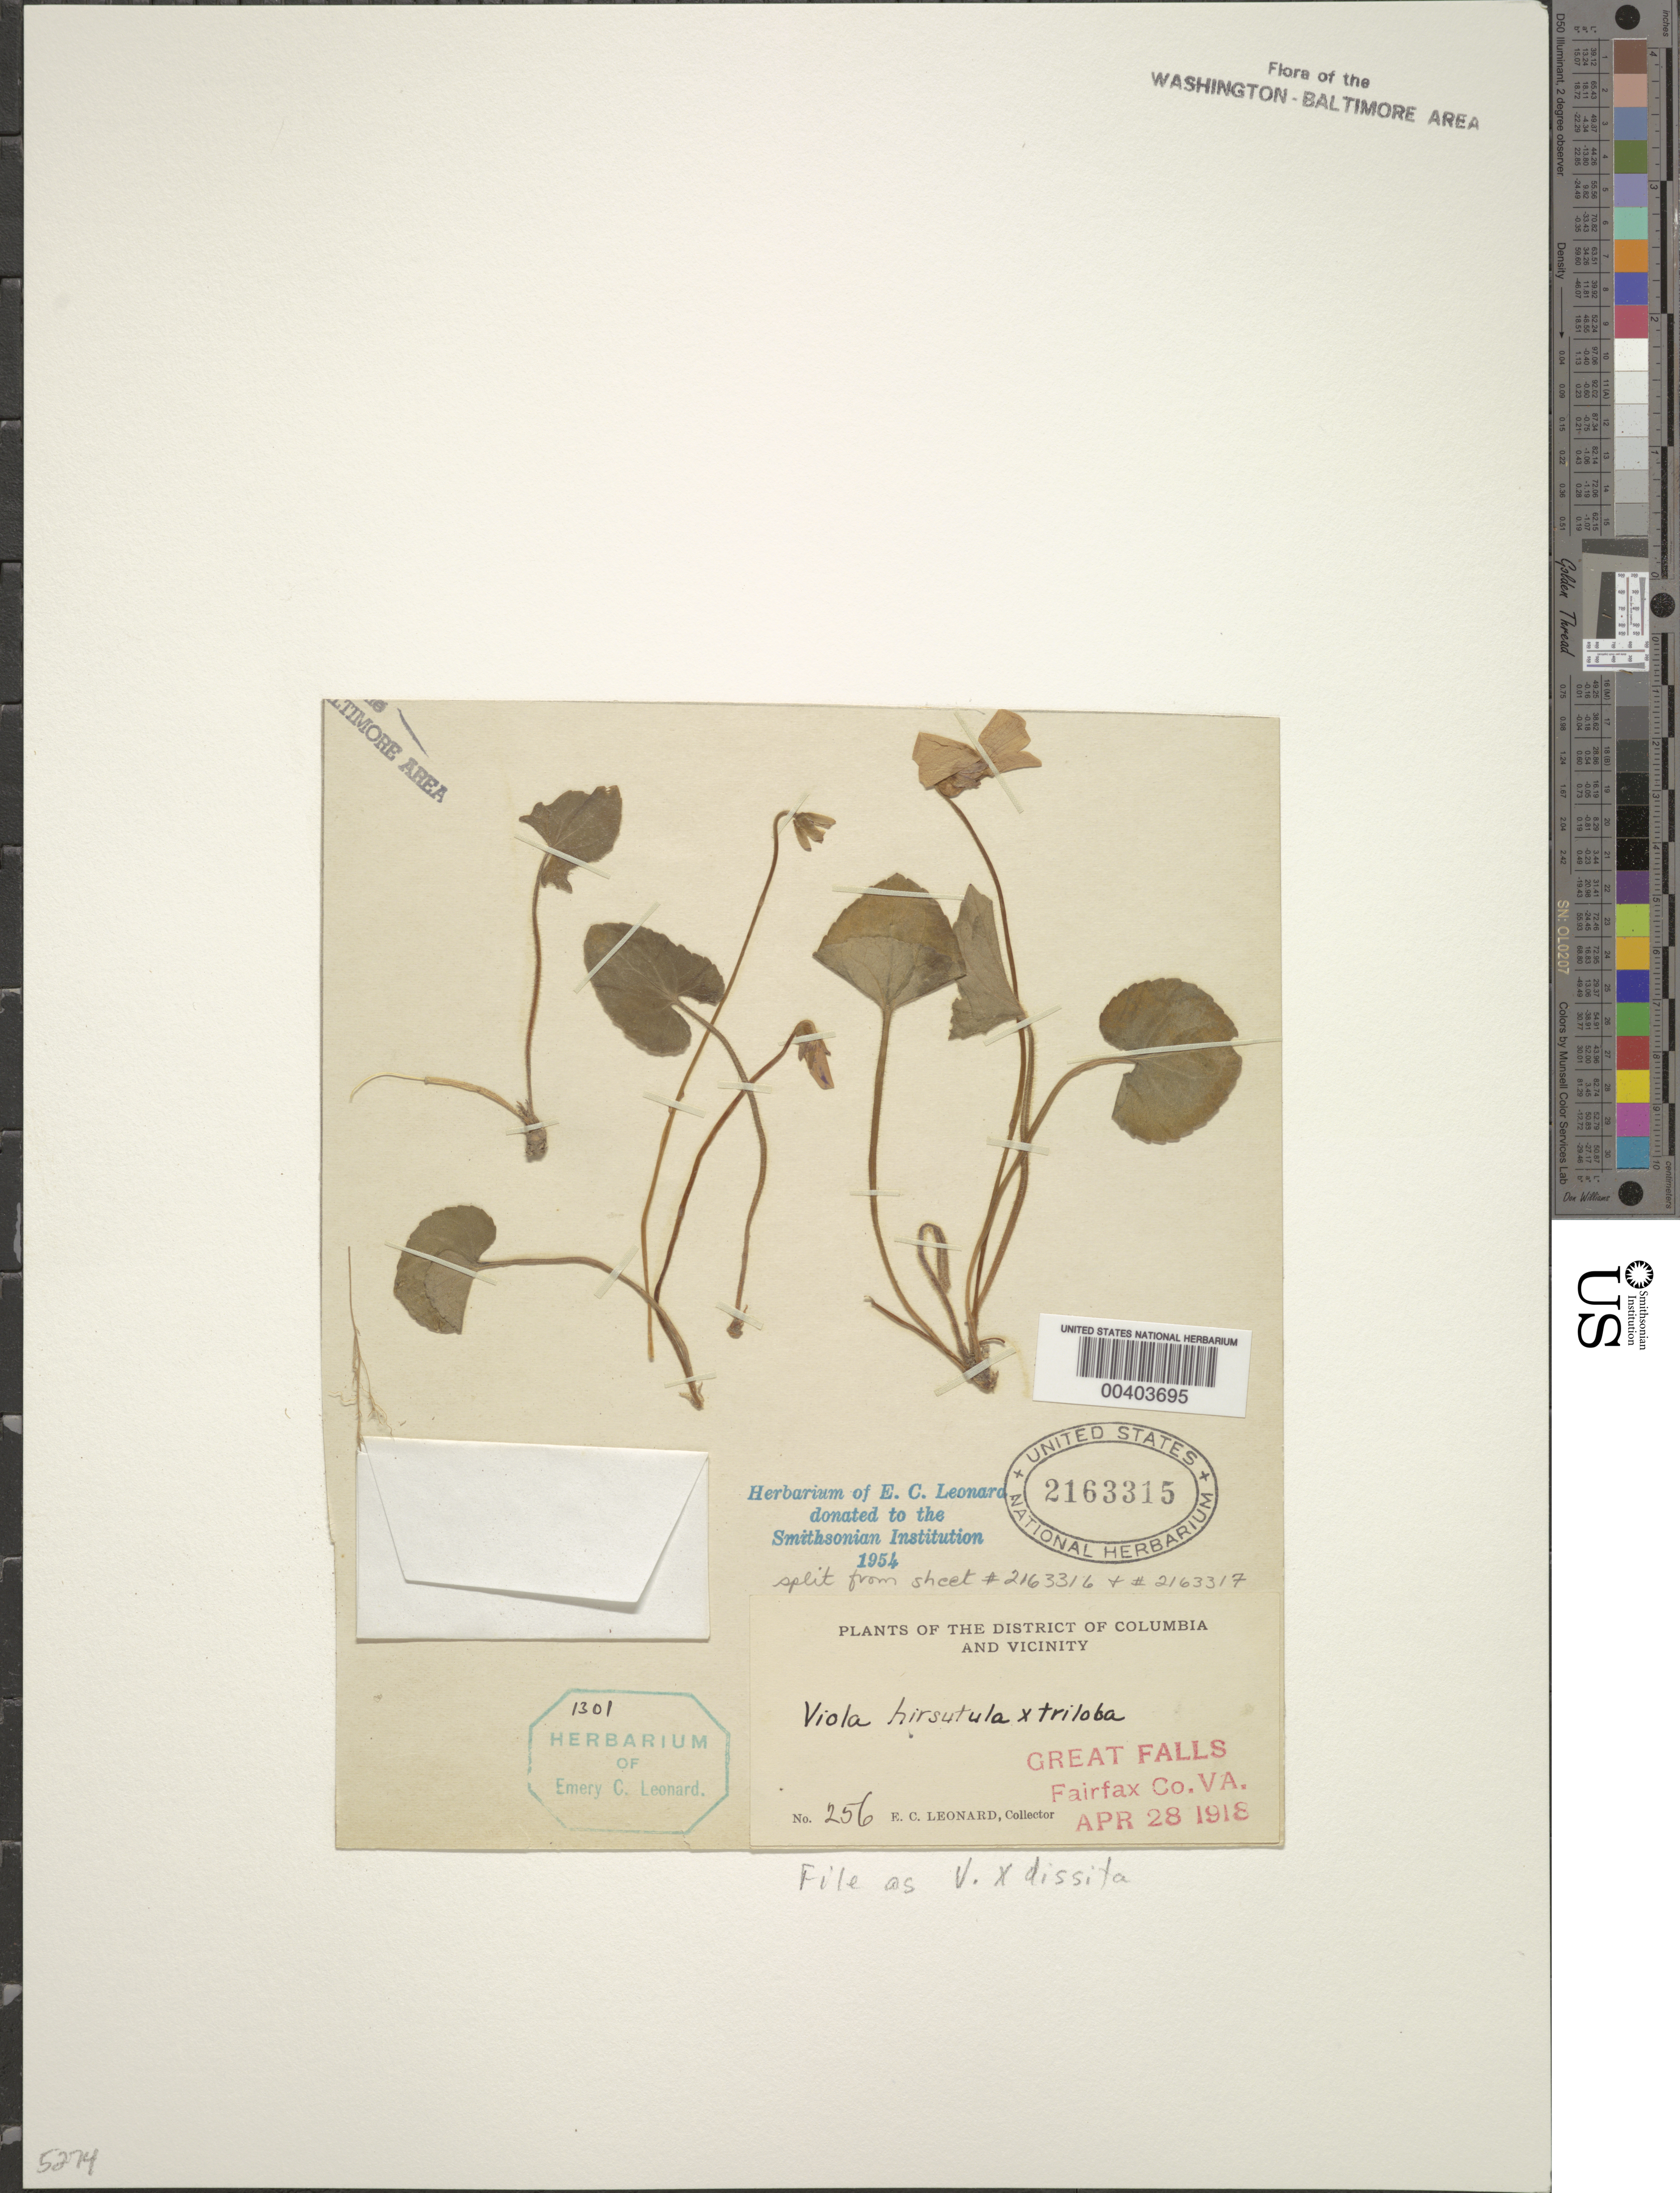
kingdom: Plantae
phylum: Tracheophyta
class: Magnoliopsida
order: Malpighiales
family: Violaceae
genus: Viola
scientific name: Viola hirsutula x V. triloba Schwein.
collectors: E. C. Leonard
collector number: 256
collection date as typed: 28 Apr 1918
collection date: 1918-04-28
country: United States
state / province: Virginia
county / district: Fairfax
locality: Great Falls C. and O. Canal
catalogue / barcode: US 2163315